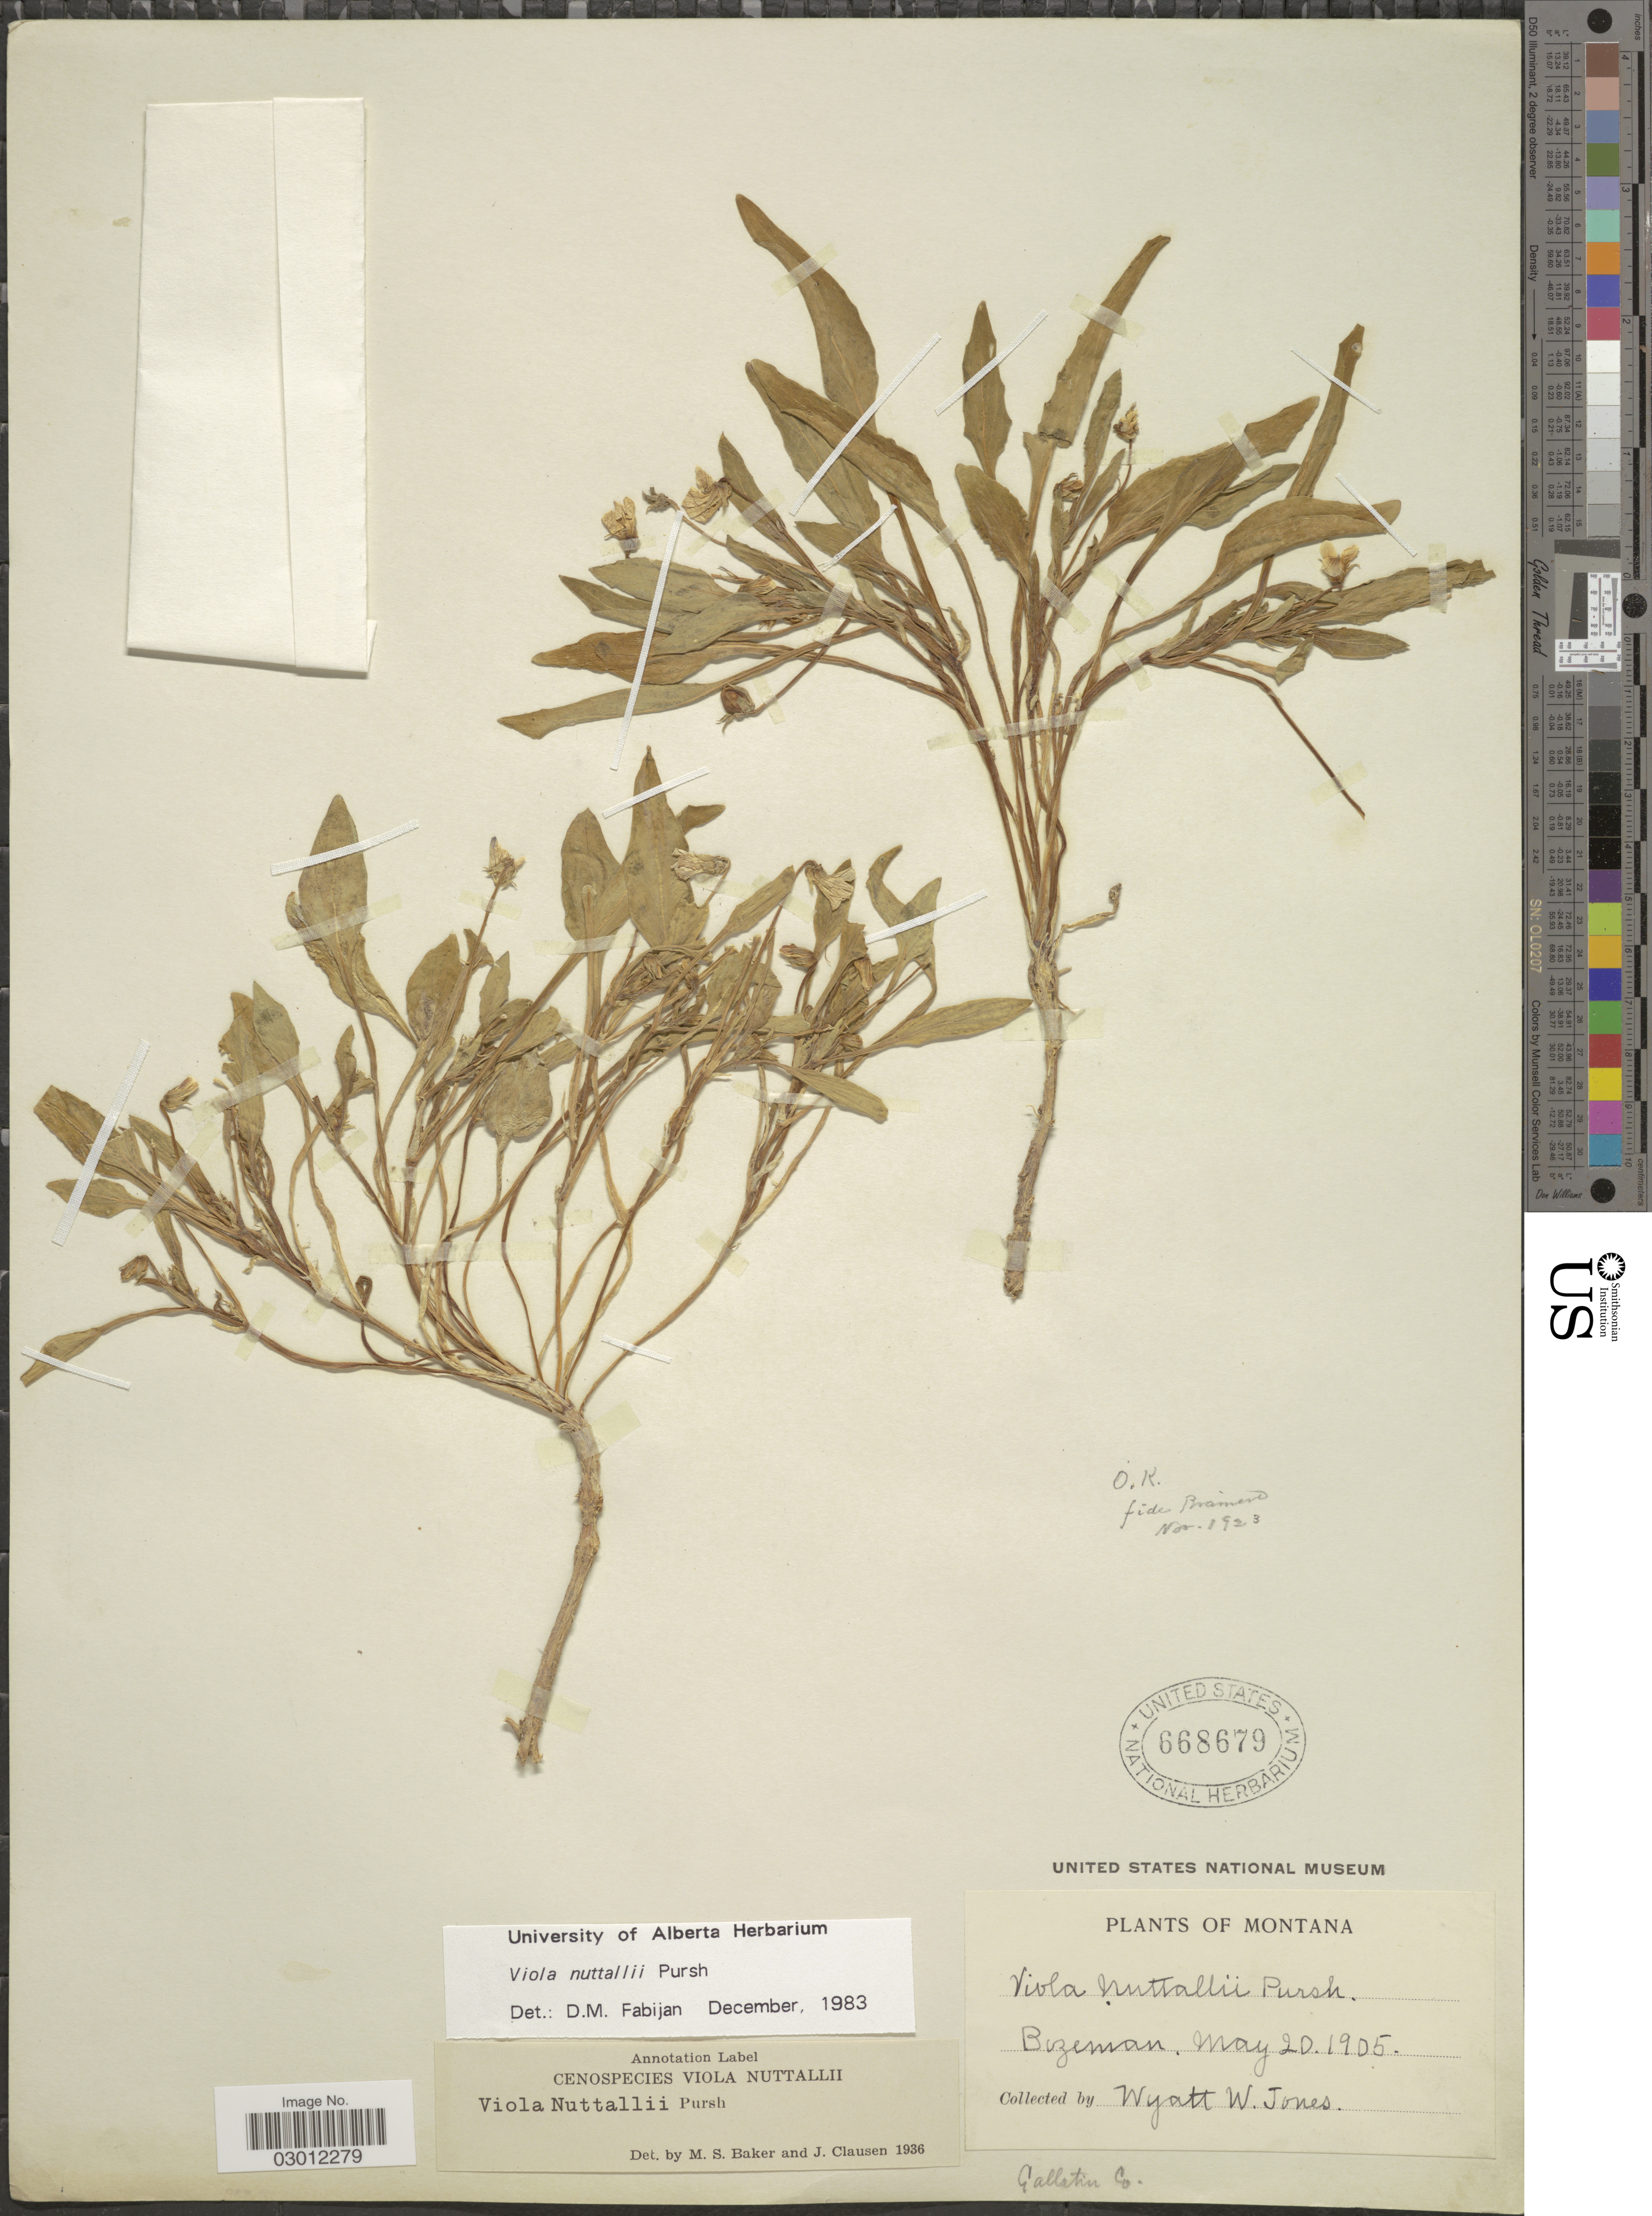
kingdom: Plantae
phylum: Tracheophyta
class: Magnoliopsida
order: Malpighiales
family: Violaceae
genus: Viola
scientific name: Viola nuttallii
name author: Pursh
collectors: W. W. Jones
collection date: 1905-05-20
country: United States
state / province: Montana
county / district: Gallatin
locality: Bozeman.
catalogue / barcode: US 668679